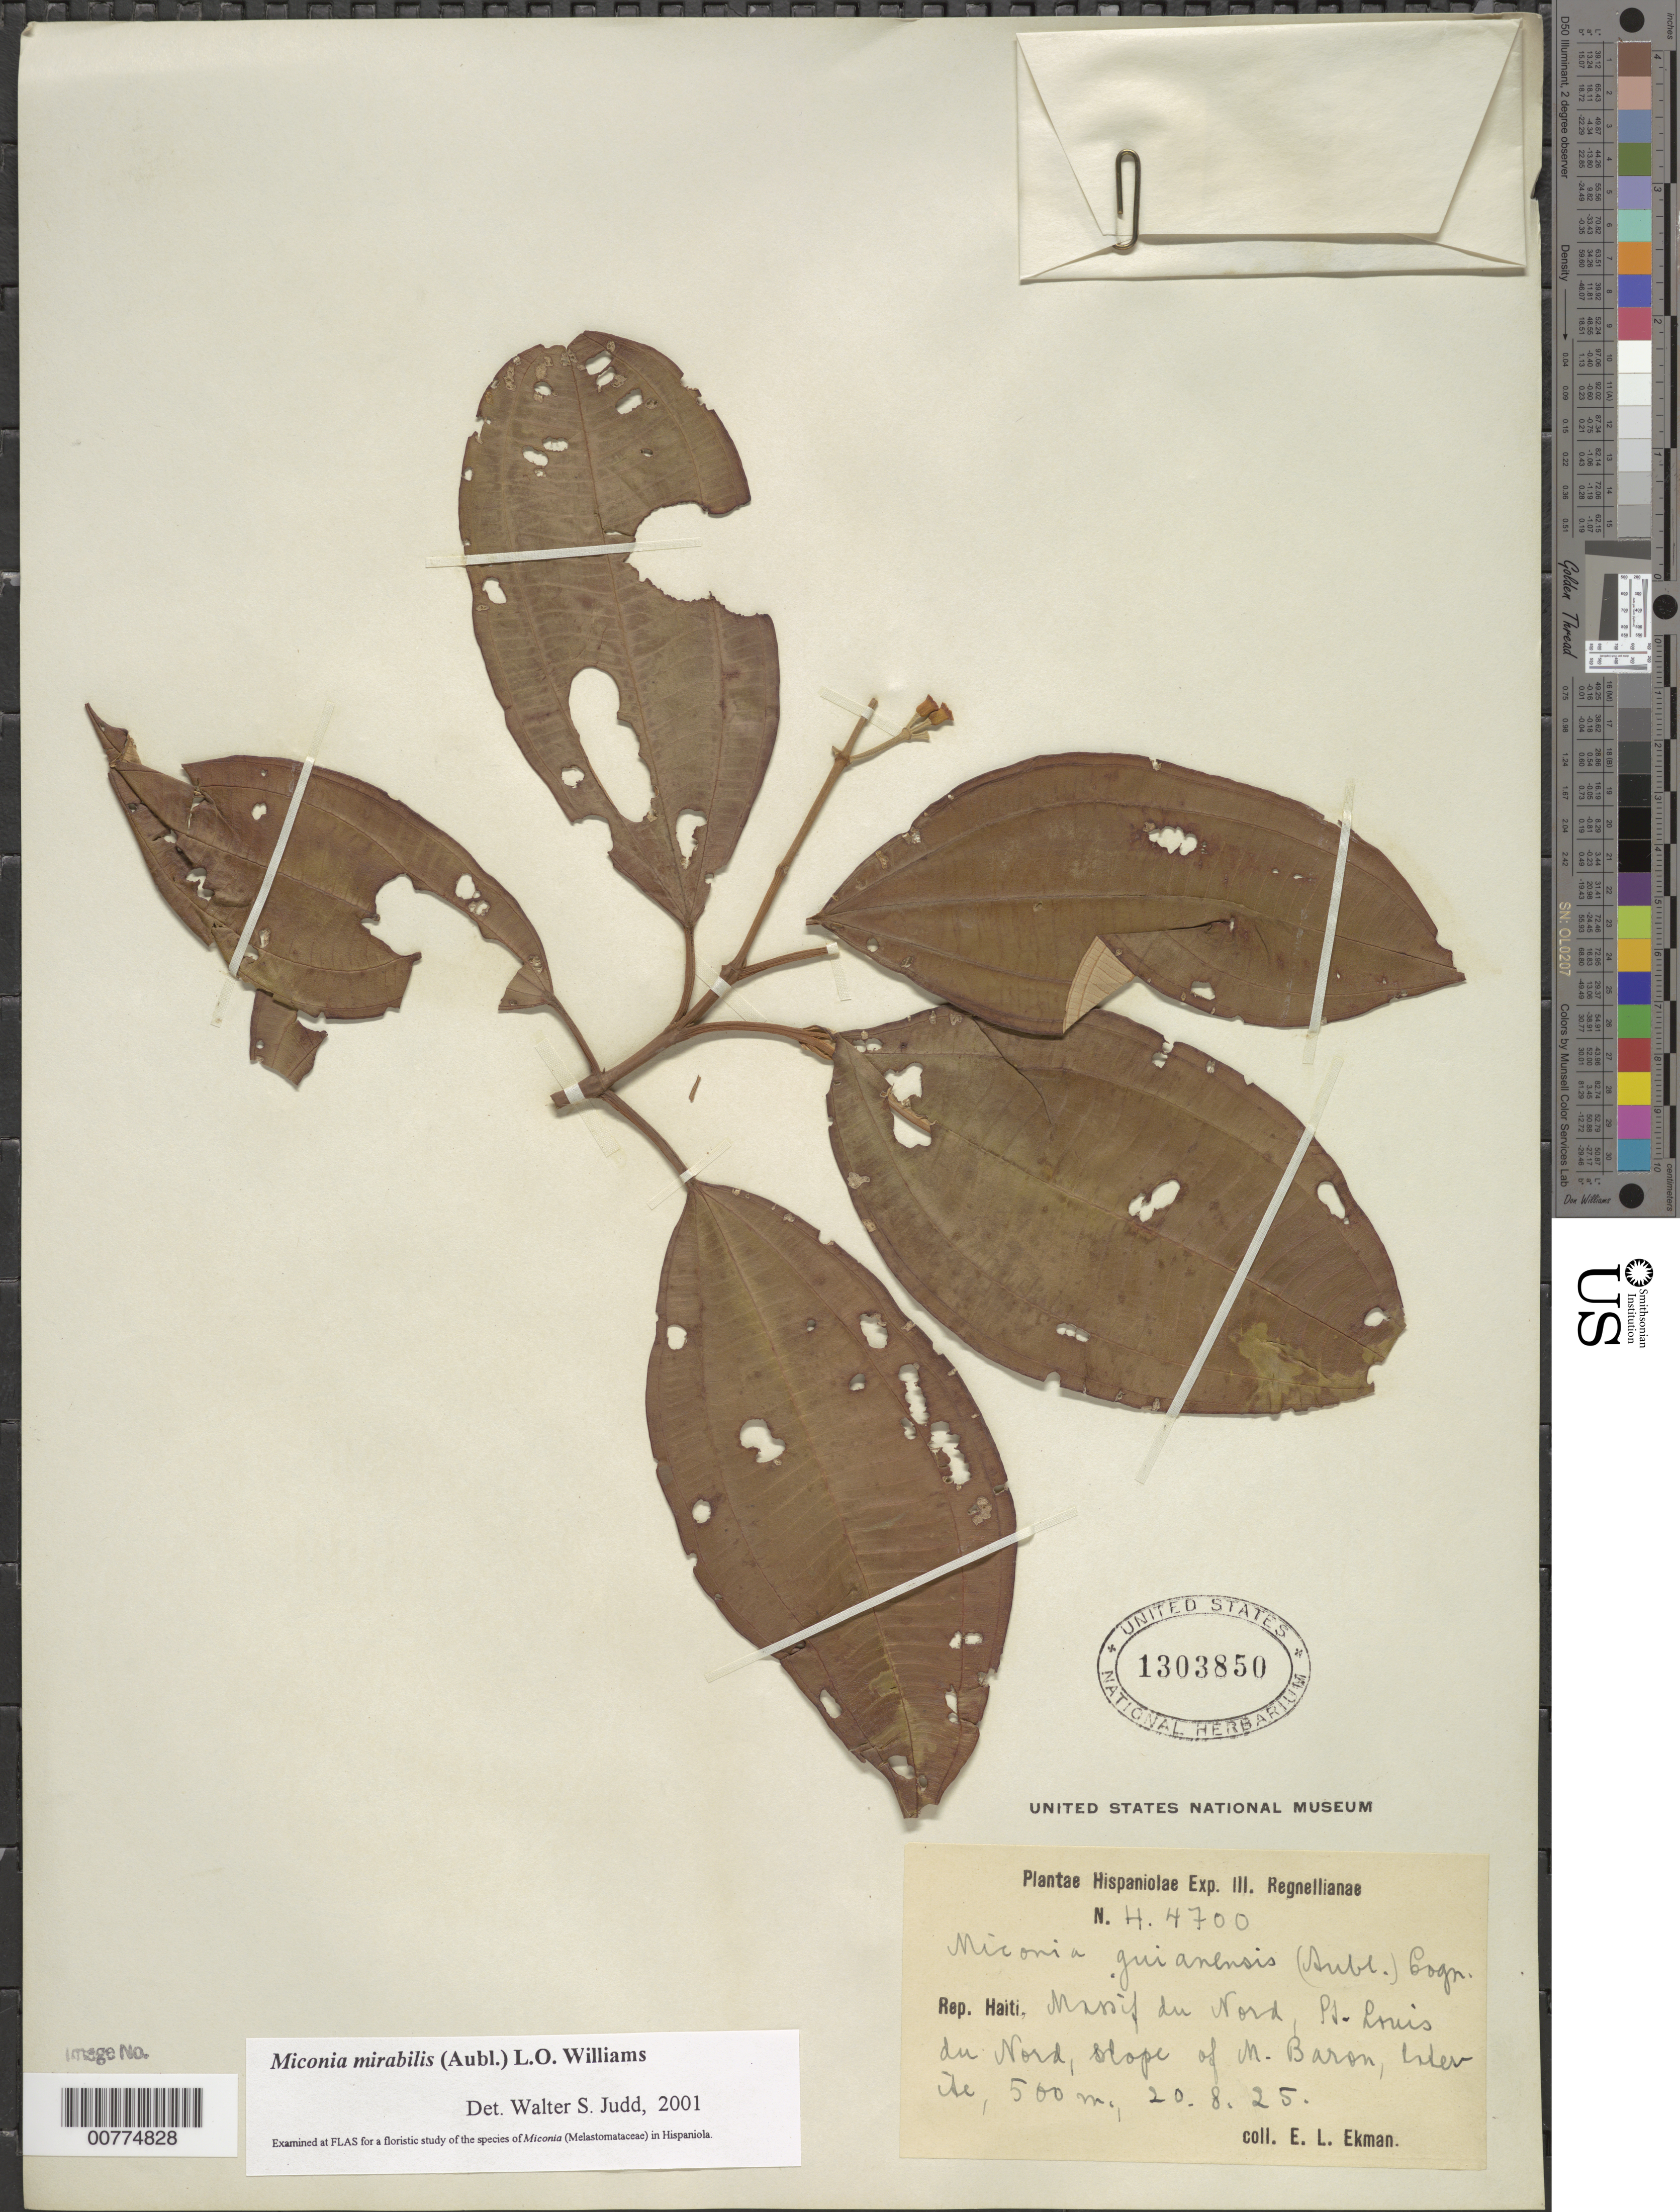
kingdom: Plantae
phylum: Tracheophyta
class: Magnoliopsida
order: Myrtales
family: Melastomataceae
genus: Miconia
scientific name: Miconia mirabilis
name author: (Aubl.) L.O. Williams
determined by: Judd, Walter S.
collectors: E. L. Ekman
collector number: H 4700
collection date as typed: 20 Aug 1925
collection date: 1925-08-20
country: Haiti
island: Hispaniola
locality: Massif du Nord, St. Louis du Nord, slope of M. Baron.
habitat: Laterite.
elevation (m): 500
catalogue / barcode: US 1303850